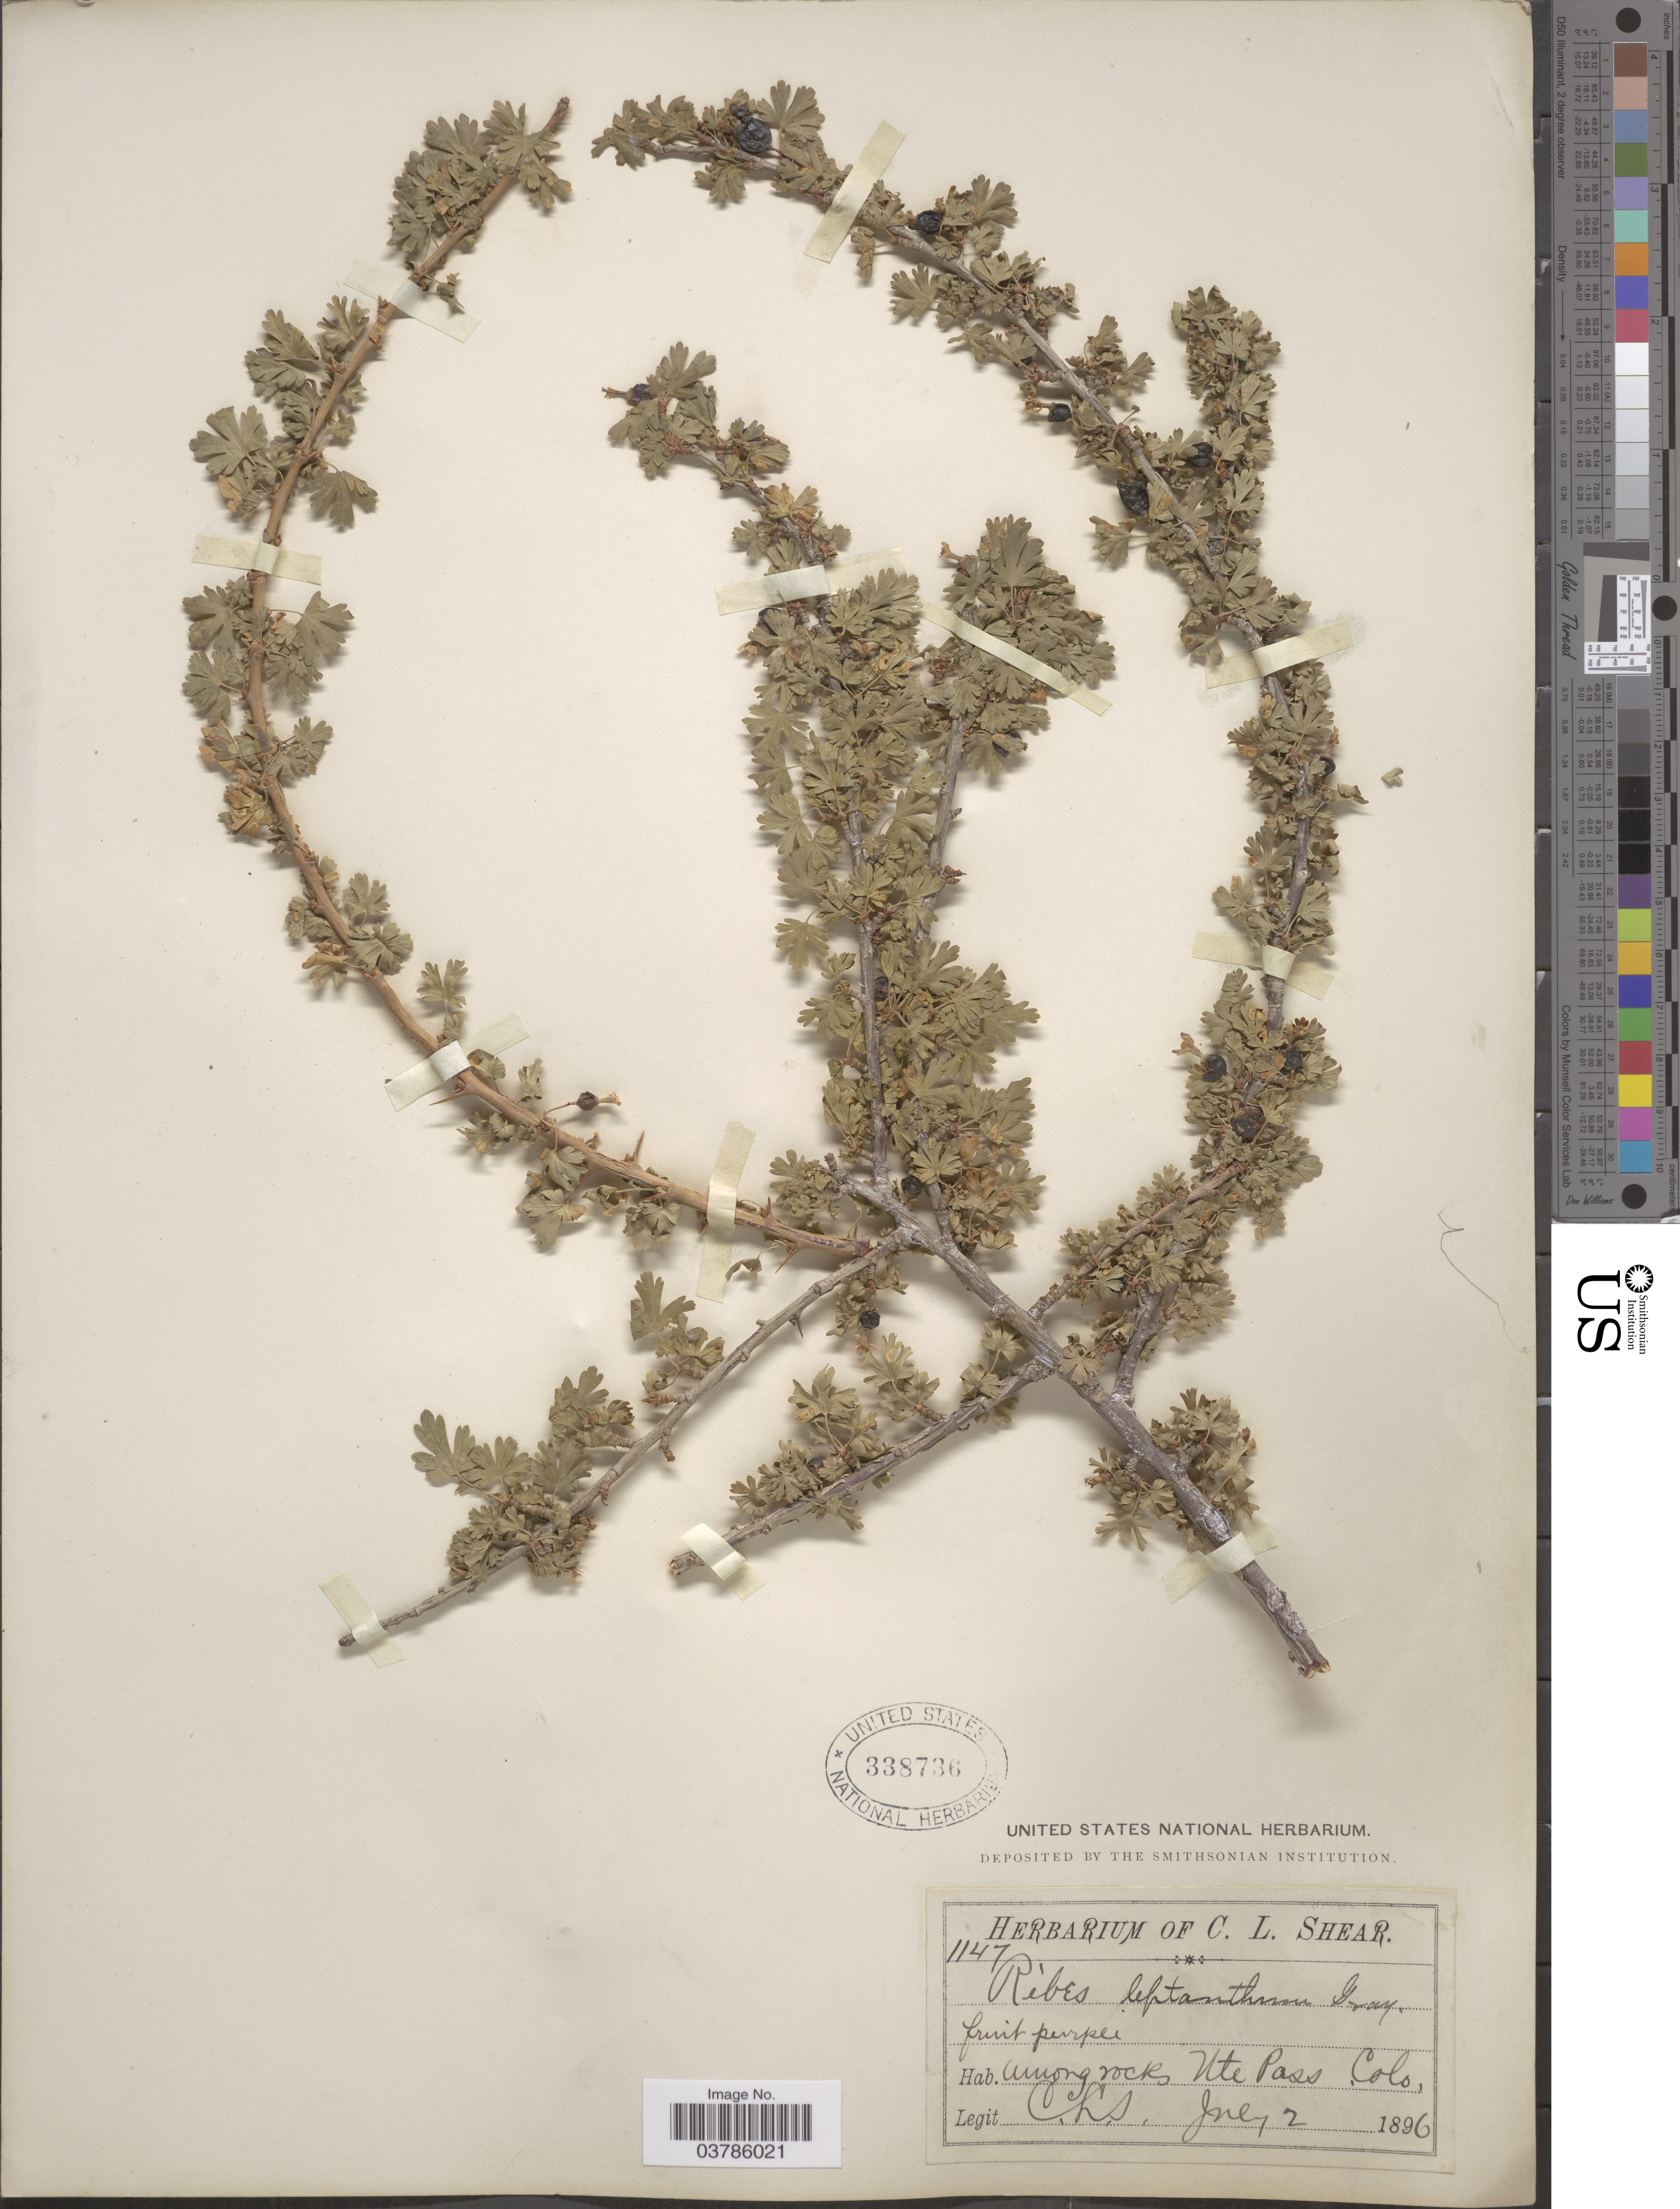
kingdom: Plantae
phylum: Tracheophyta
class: Magnoliopsida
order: Saxifragales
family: Grossulariaceae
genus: Ribes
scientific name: Ribes leptanthum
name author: A. Gray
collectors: C. L. Shear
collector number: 1147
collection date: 1896-07-02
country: United States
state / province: Colorado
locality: Among rocks, Ute Pass.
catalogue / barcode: US 338736